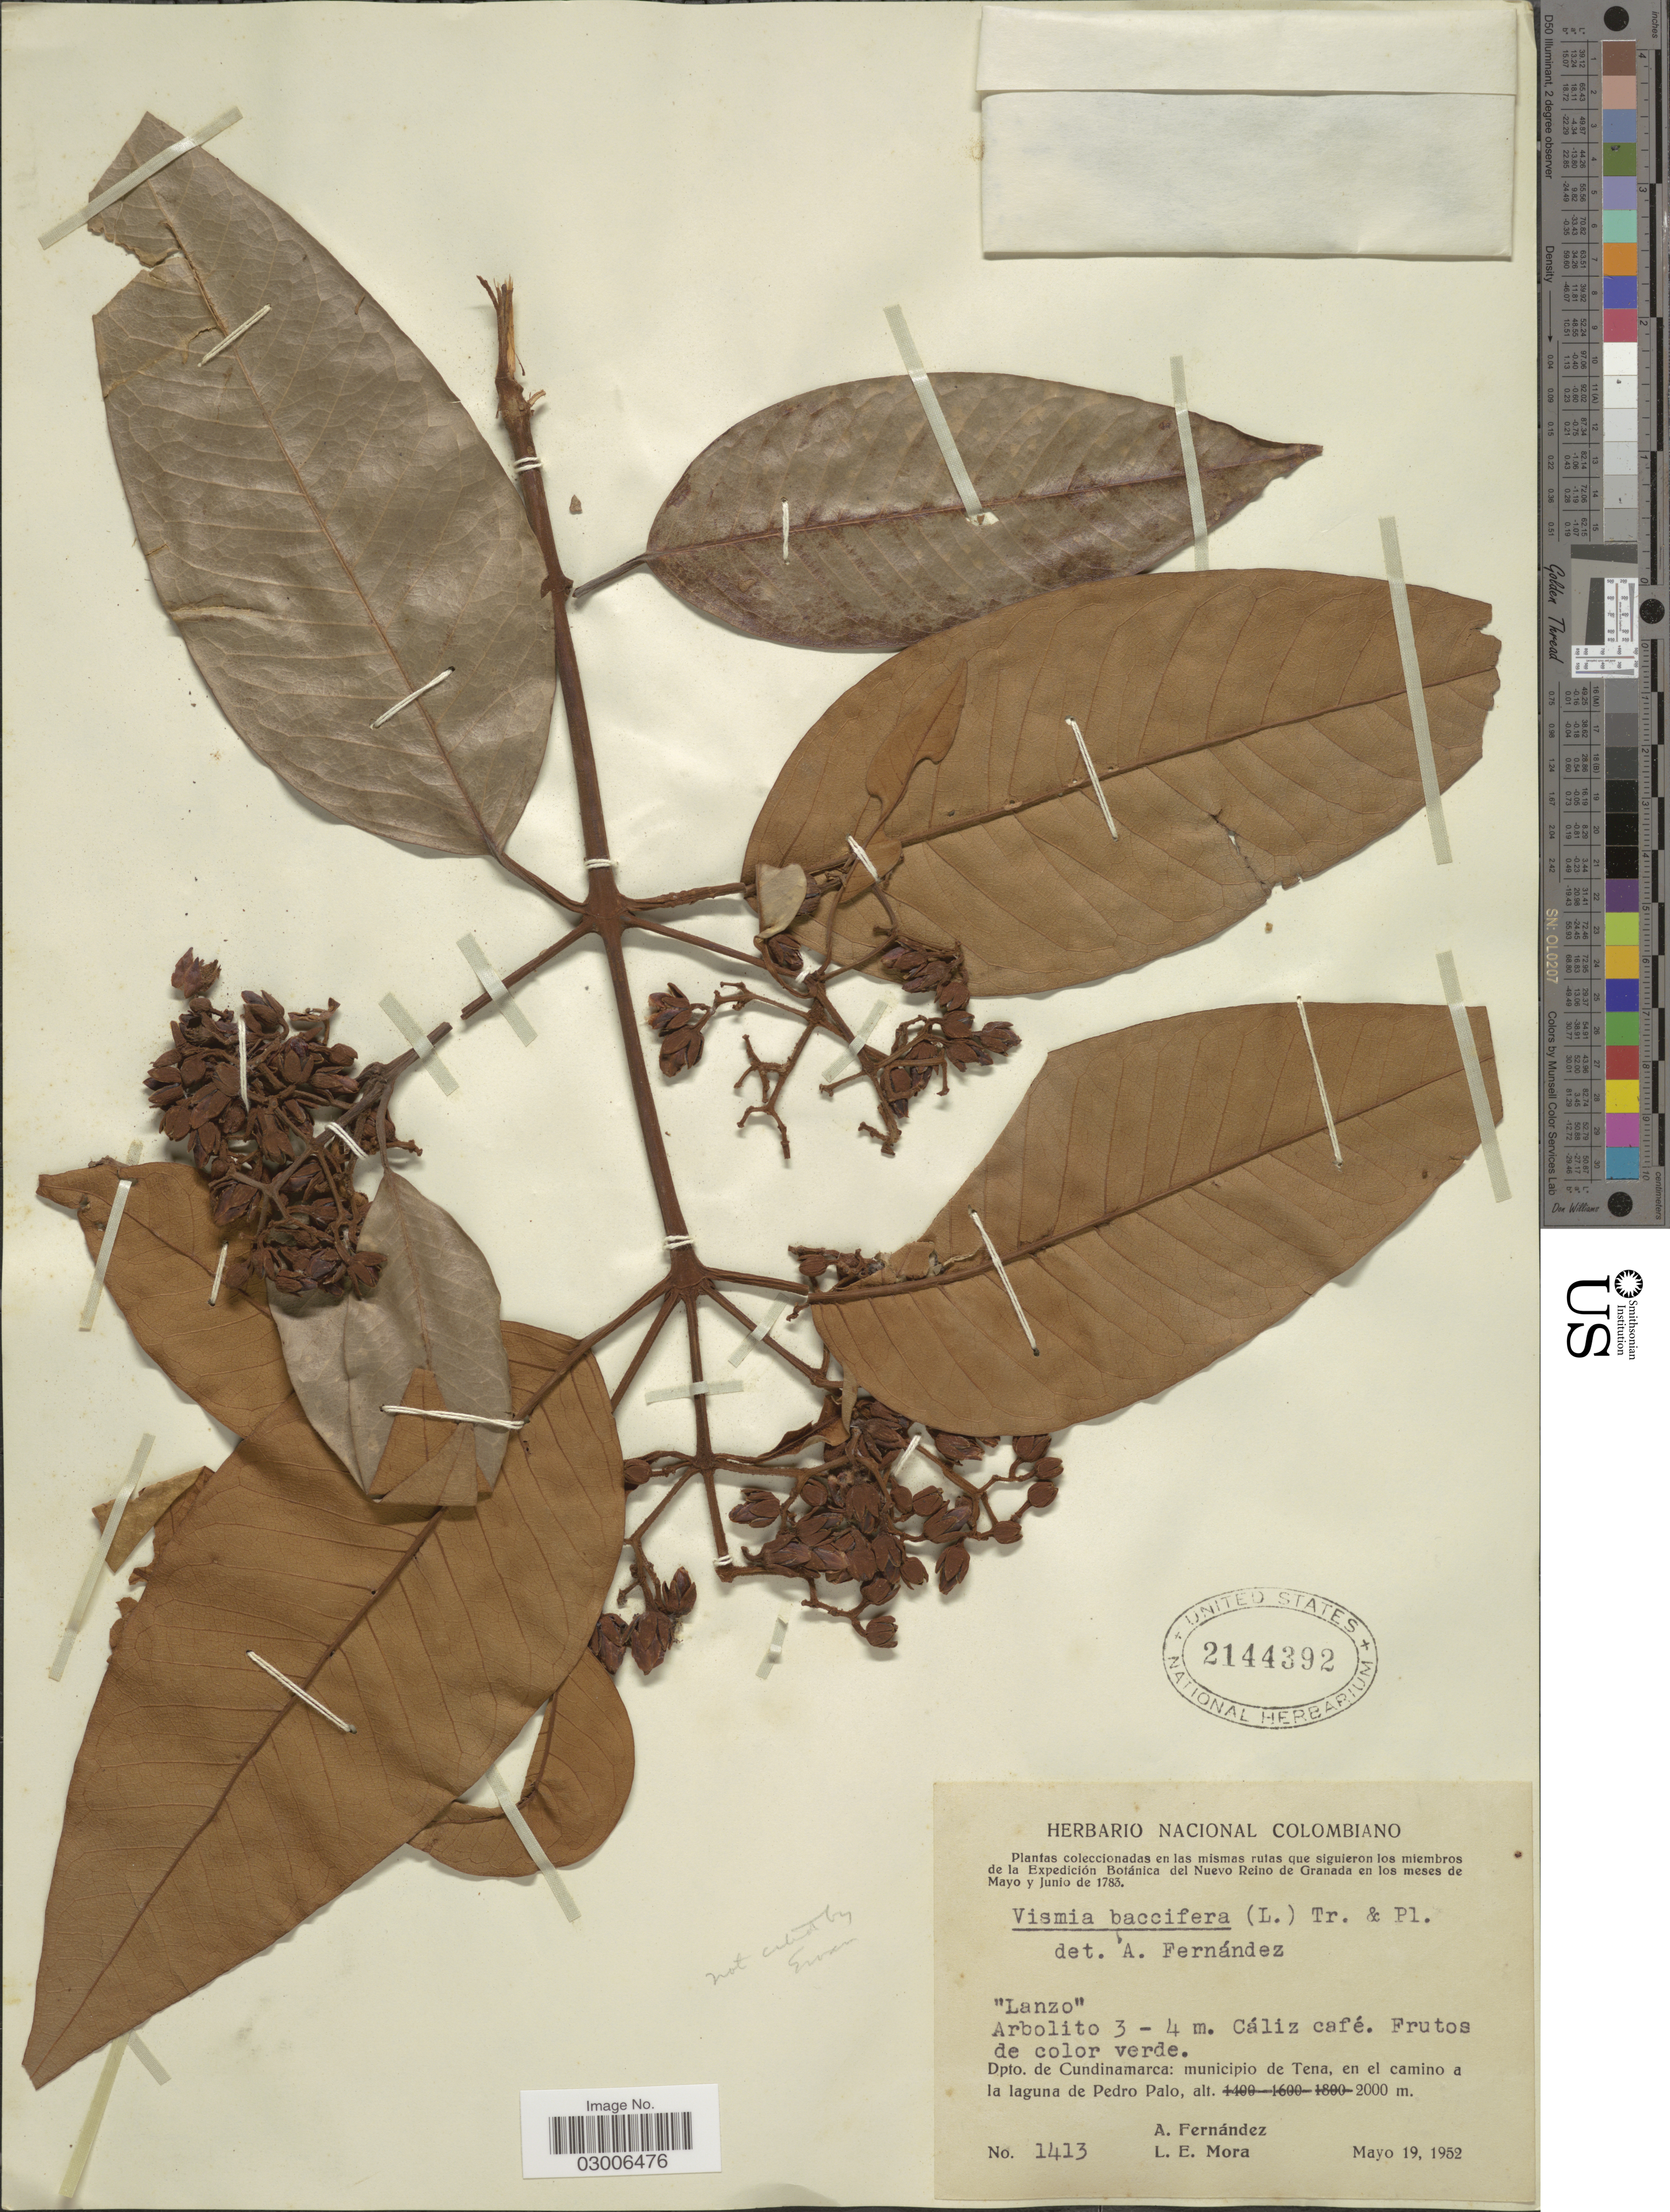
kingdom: Plantae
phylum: Tracheophyta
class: Magnoliopsida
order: Malpighiales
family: Hypericaceae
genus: Vismia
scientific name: Vismia baccifera subsp. baccifera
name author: (L.) Triana & Planch.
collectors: A. Fernández & L. Mora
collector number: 1413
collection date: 1952-05-19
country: Colombia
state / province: Cundinamarca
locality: Dpto. de Cundinamarca: municipio de Tena, en el camino a la laguna de Pedro Palo.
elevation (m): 2000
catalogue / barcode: US 2144392